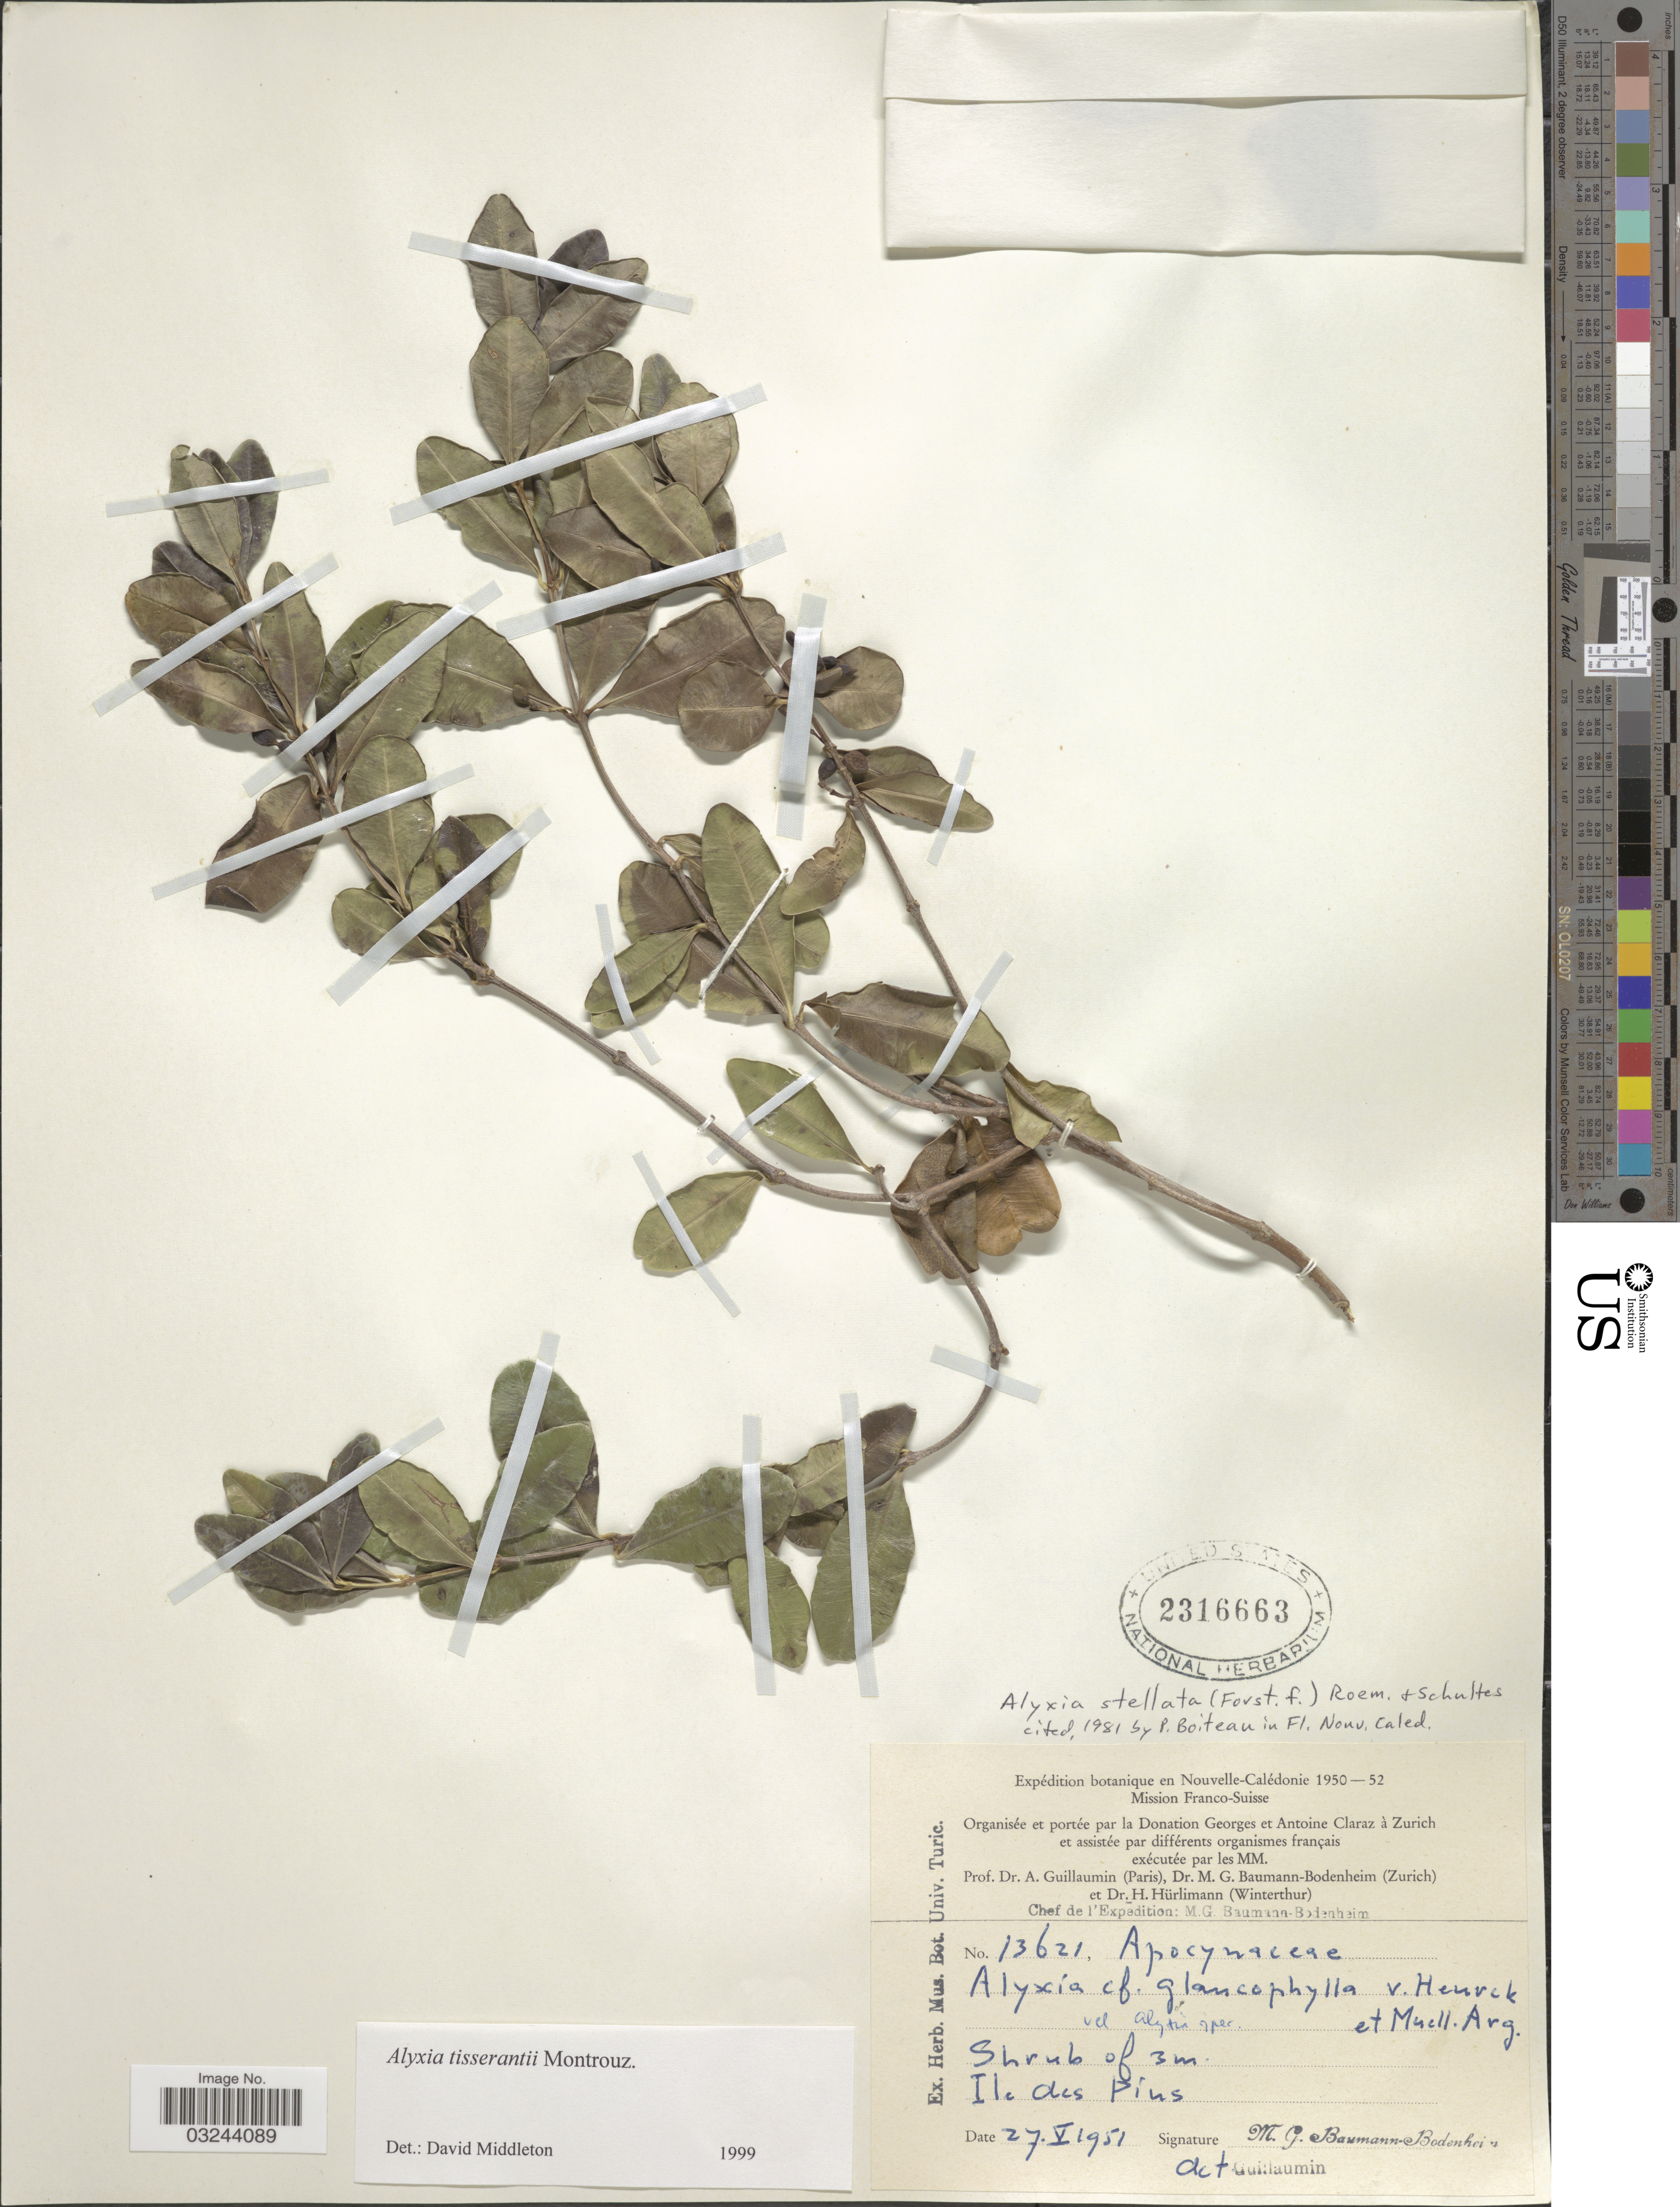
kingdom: Plantae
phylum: Tracheophyta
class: Magnoliopsida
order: Gentianales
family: Apocynaceae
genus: Alyxia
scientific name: Alyxia tisserantii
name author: Montrouz.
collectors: M. G. Baumann-Bodenheim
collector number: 13621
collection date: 1951-05-27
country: New Caledonia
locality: Ile des Pius.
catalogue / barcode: US 2316663